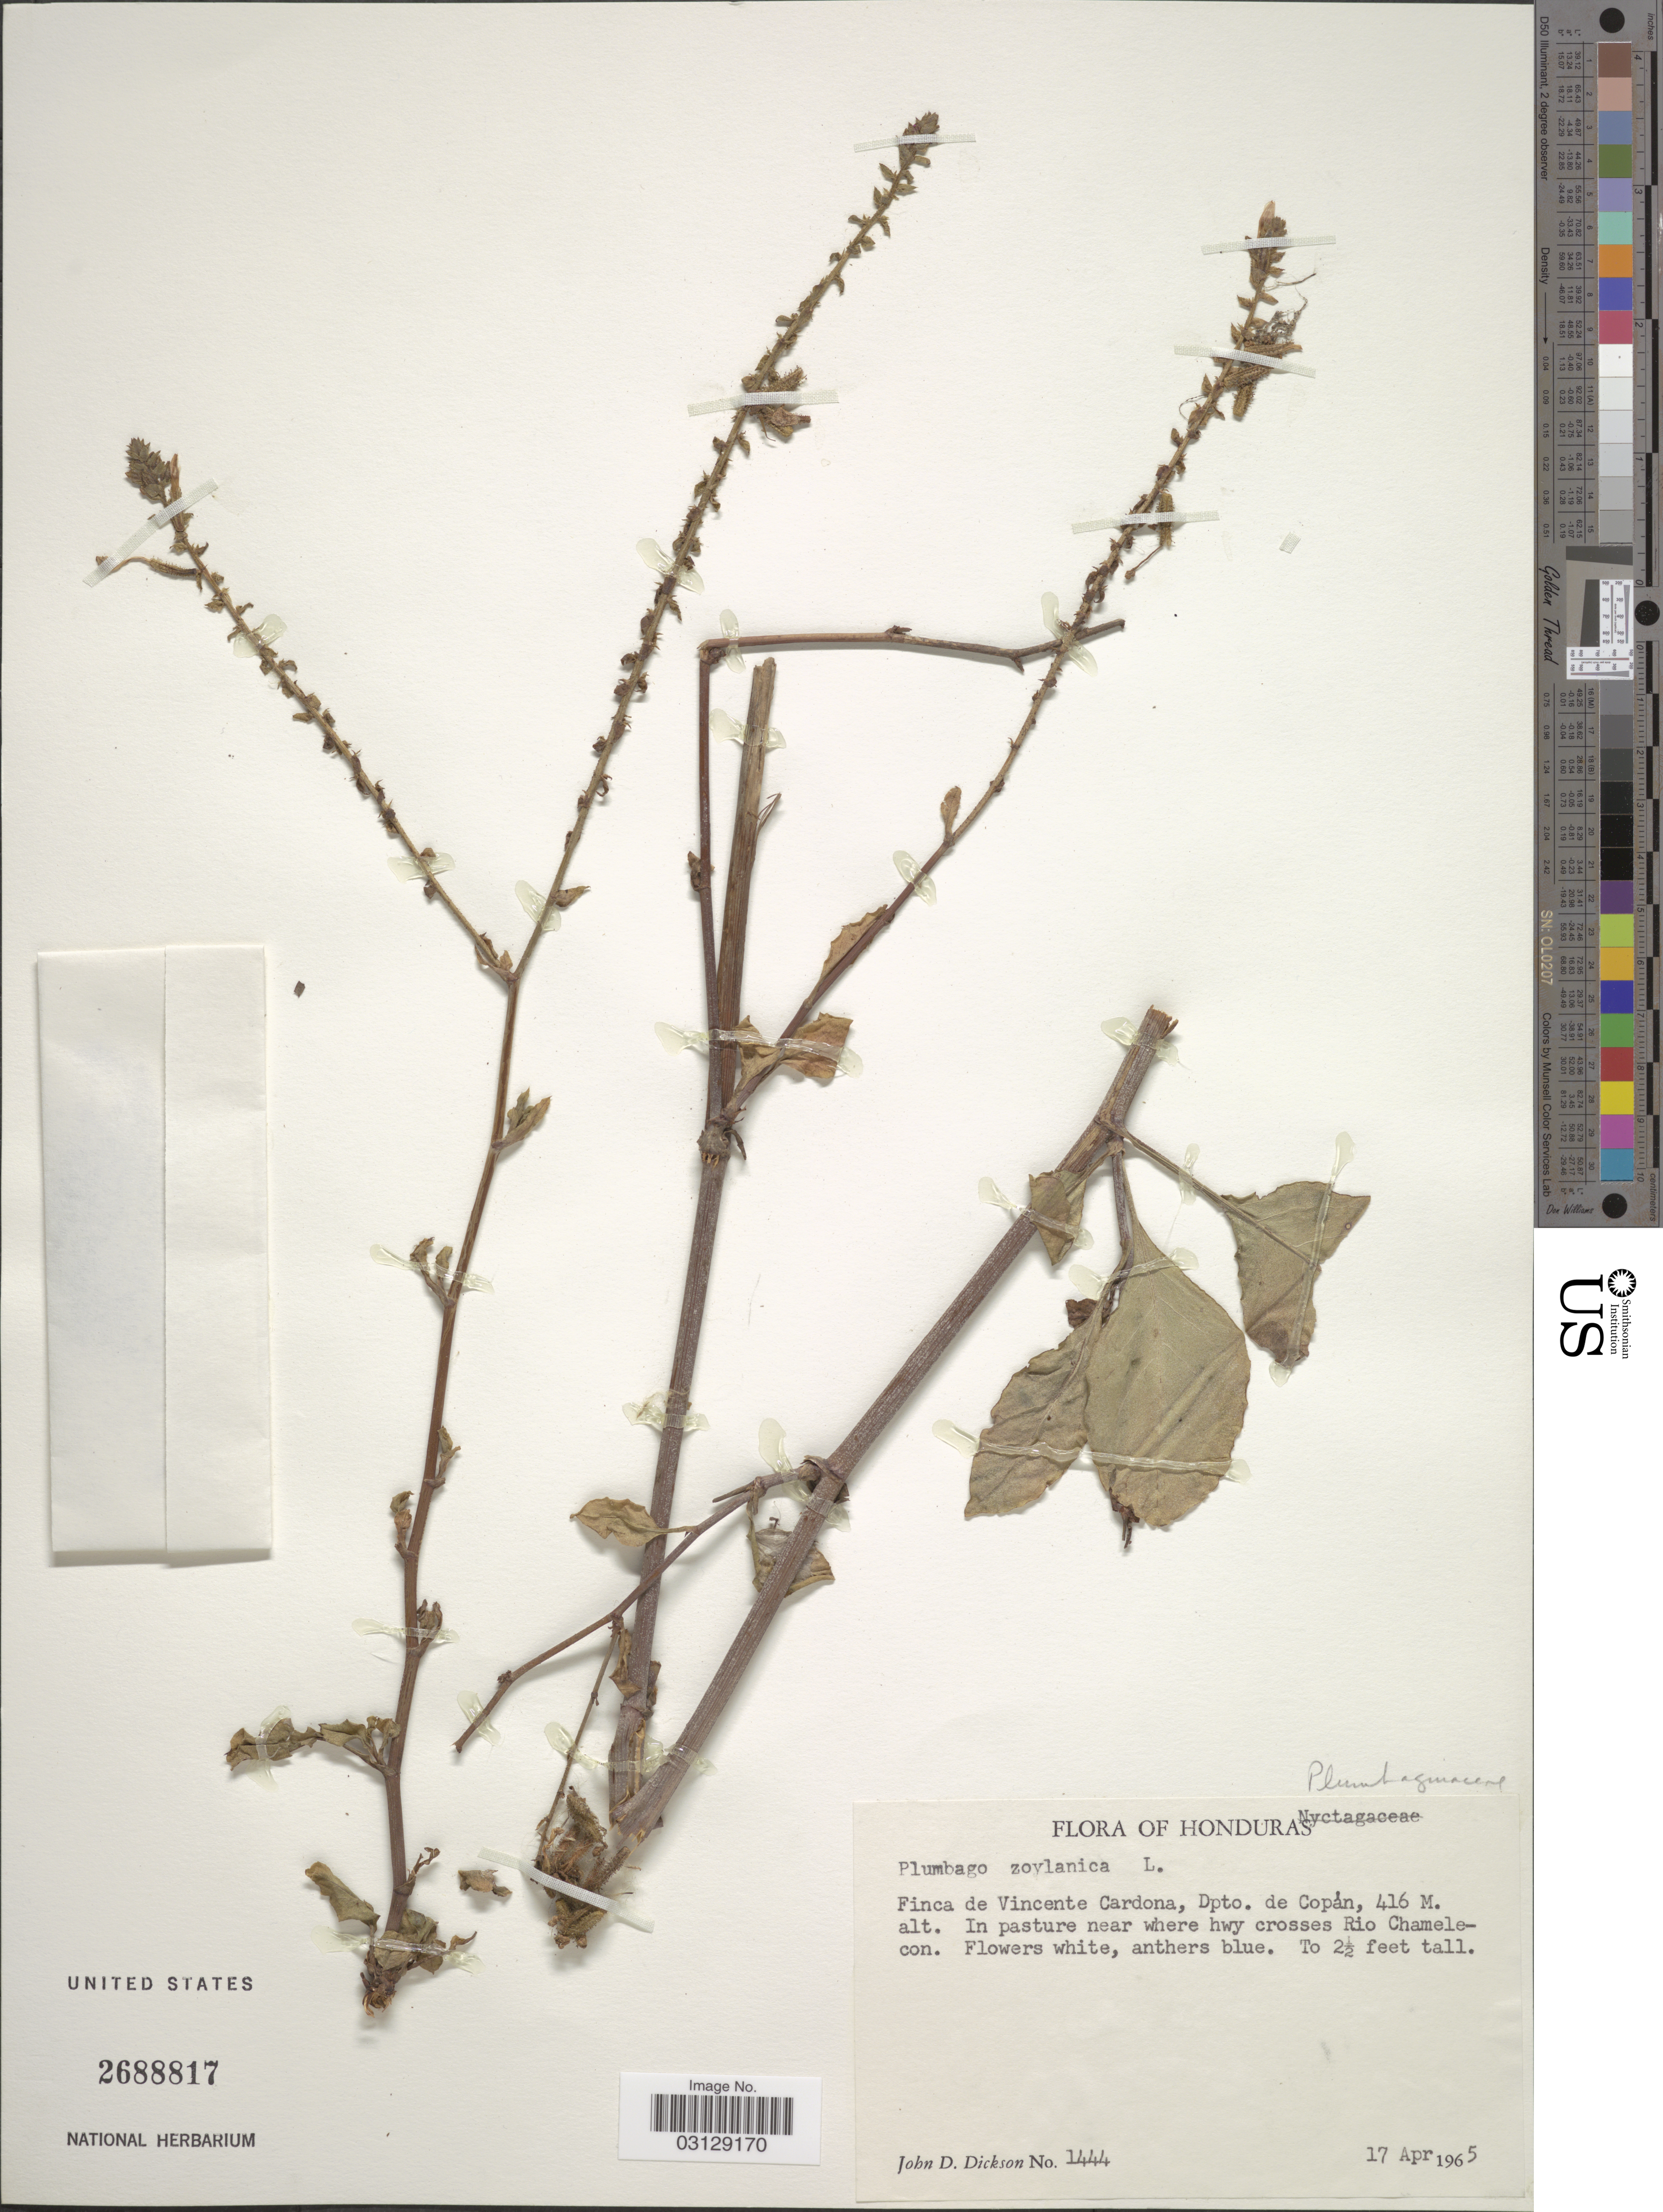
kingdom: Plantae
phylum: Tracheophyta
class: Magnoliopsida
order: Caryophyllales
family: Plumbaginaceae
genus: Plumbago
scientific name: Plumbago zeylanica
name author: L.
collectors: J. Dickson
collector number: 1444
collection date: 1965-04-17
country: Honduras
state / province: Copán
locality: Finca de Vincente Cardona, Dpto. de Copán. In pasture near where hwy crosses Rio Chamelecon.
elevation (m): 416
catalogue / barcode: US 2688817